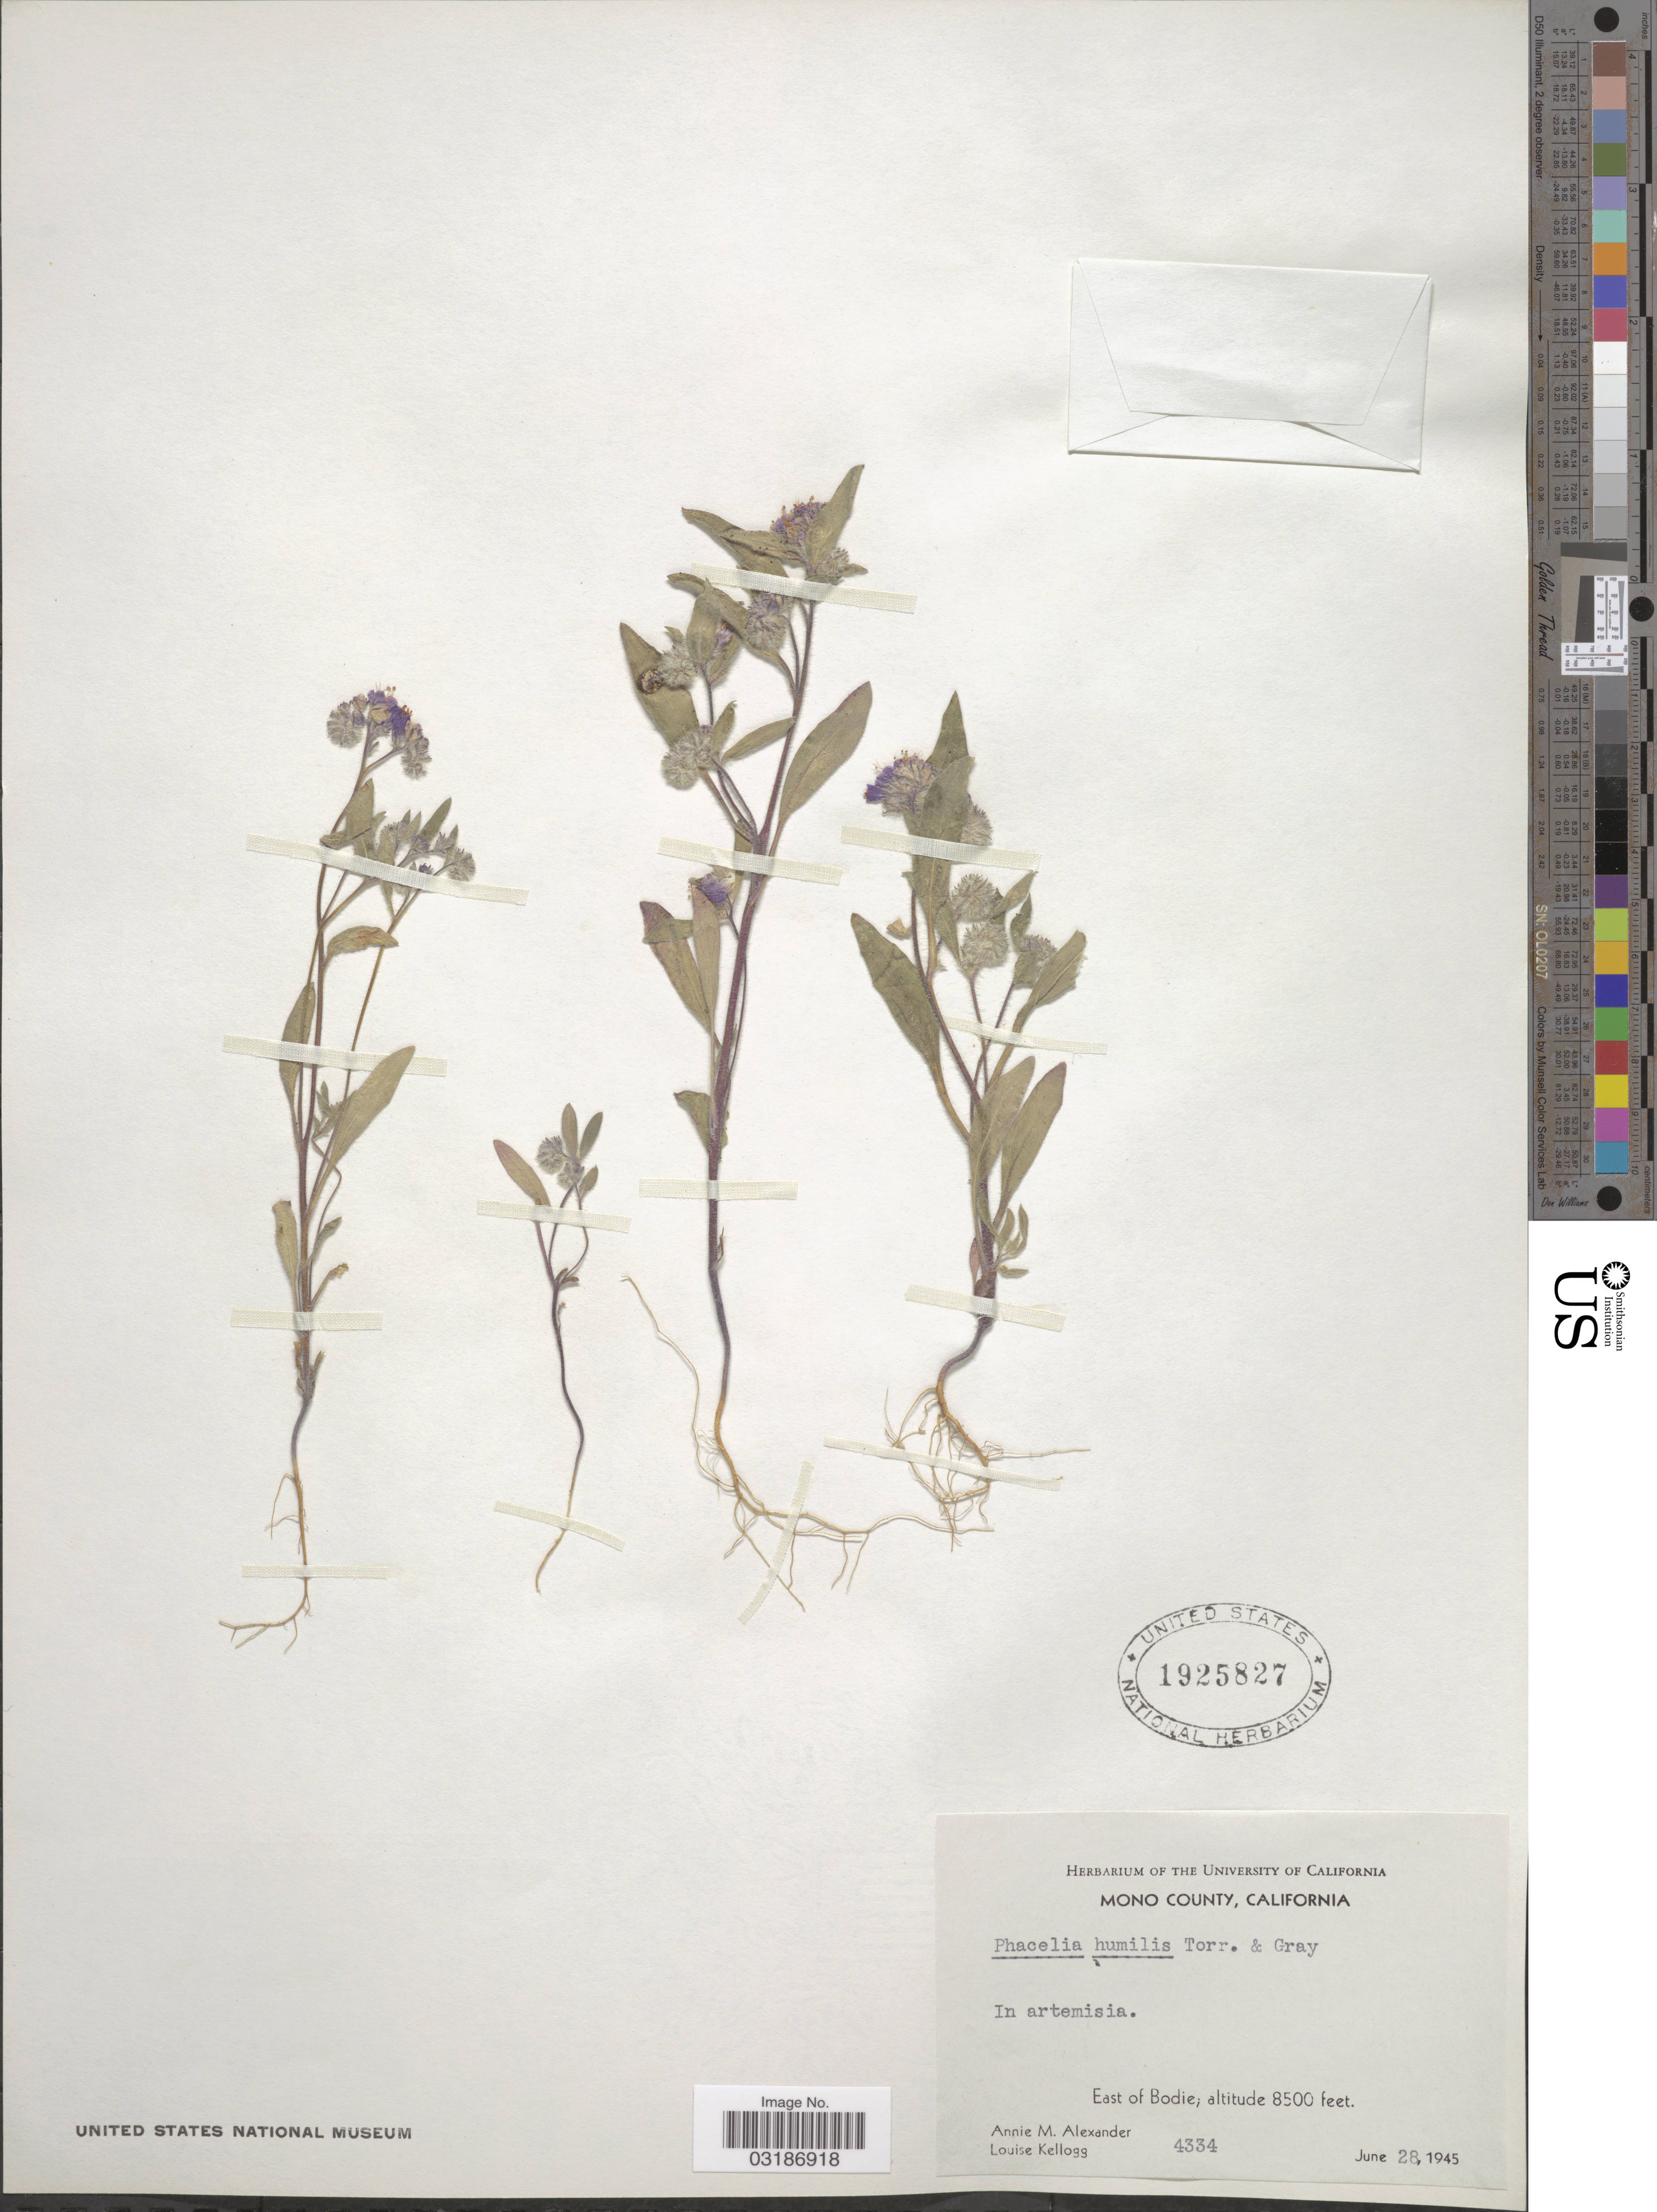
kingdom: Plantae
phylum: Tracheophyta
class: Magnoliopsida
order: Boraginales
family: Hydrophyllaceae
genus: Phacelia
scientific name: Phacelia humilis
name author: Torr. & A. Gray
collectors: A. M. Alexander & L. Kellogg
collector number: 4334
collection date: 1945-06-28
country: United States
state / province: California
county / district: Mono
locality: Mono County. East of Bodie.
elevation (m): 2591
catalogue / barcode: US 1925827